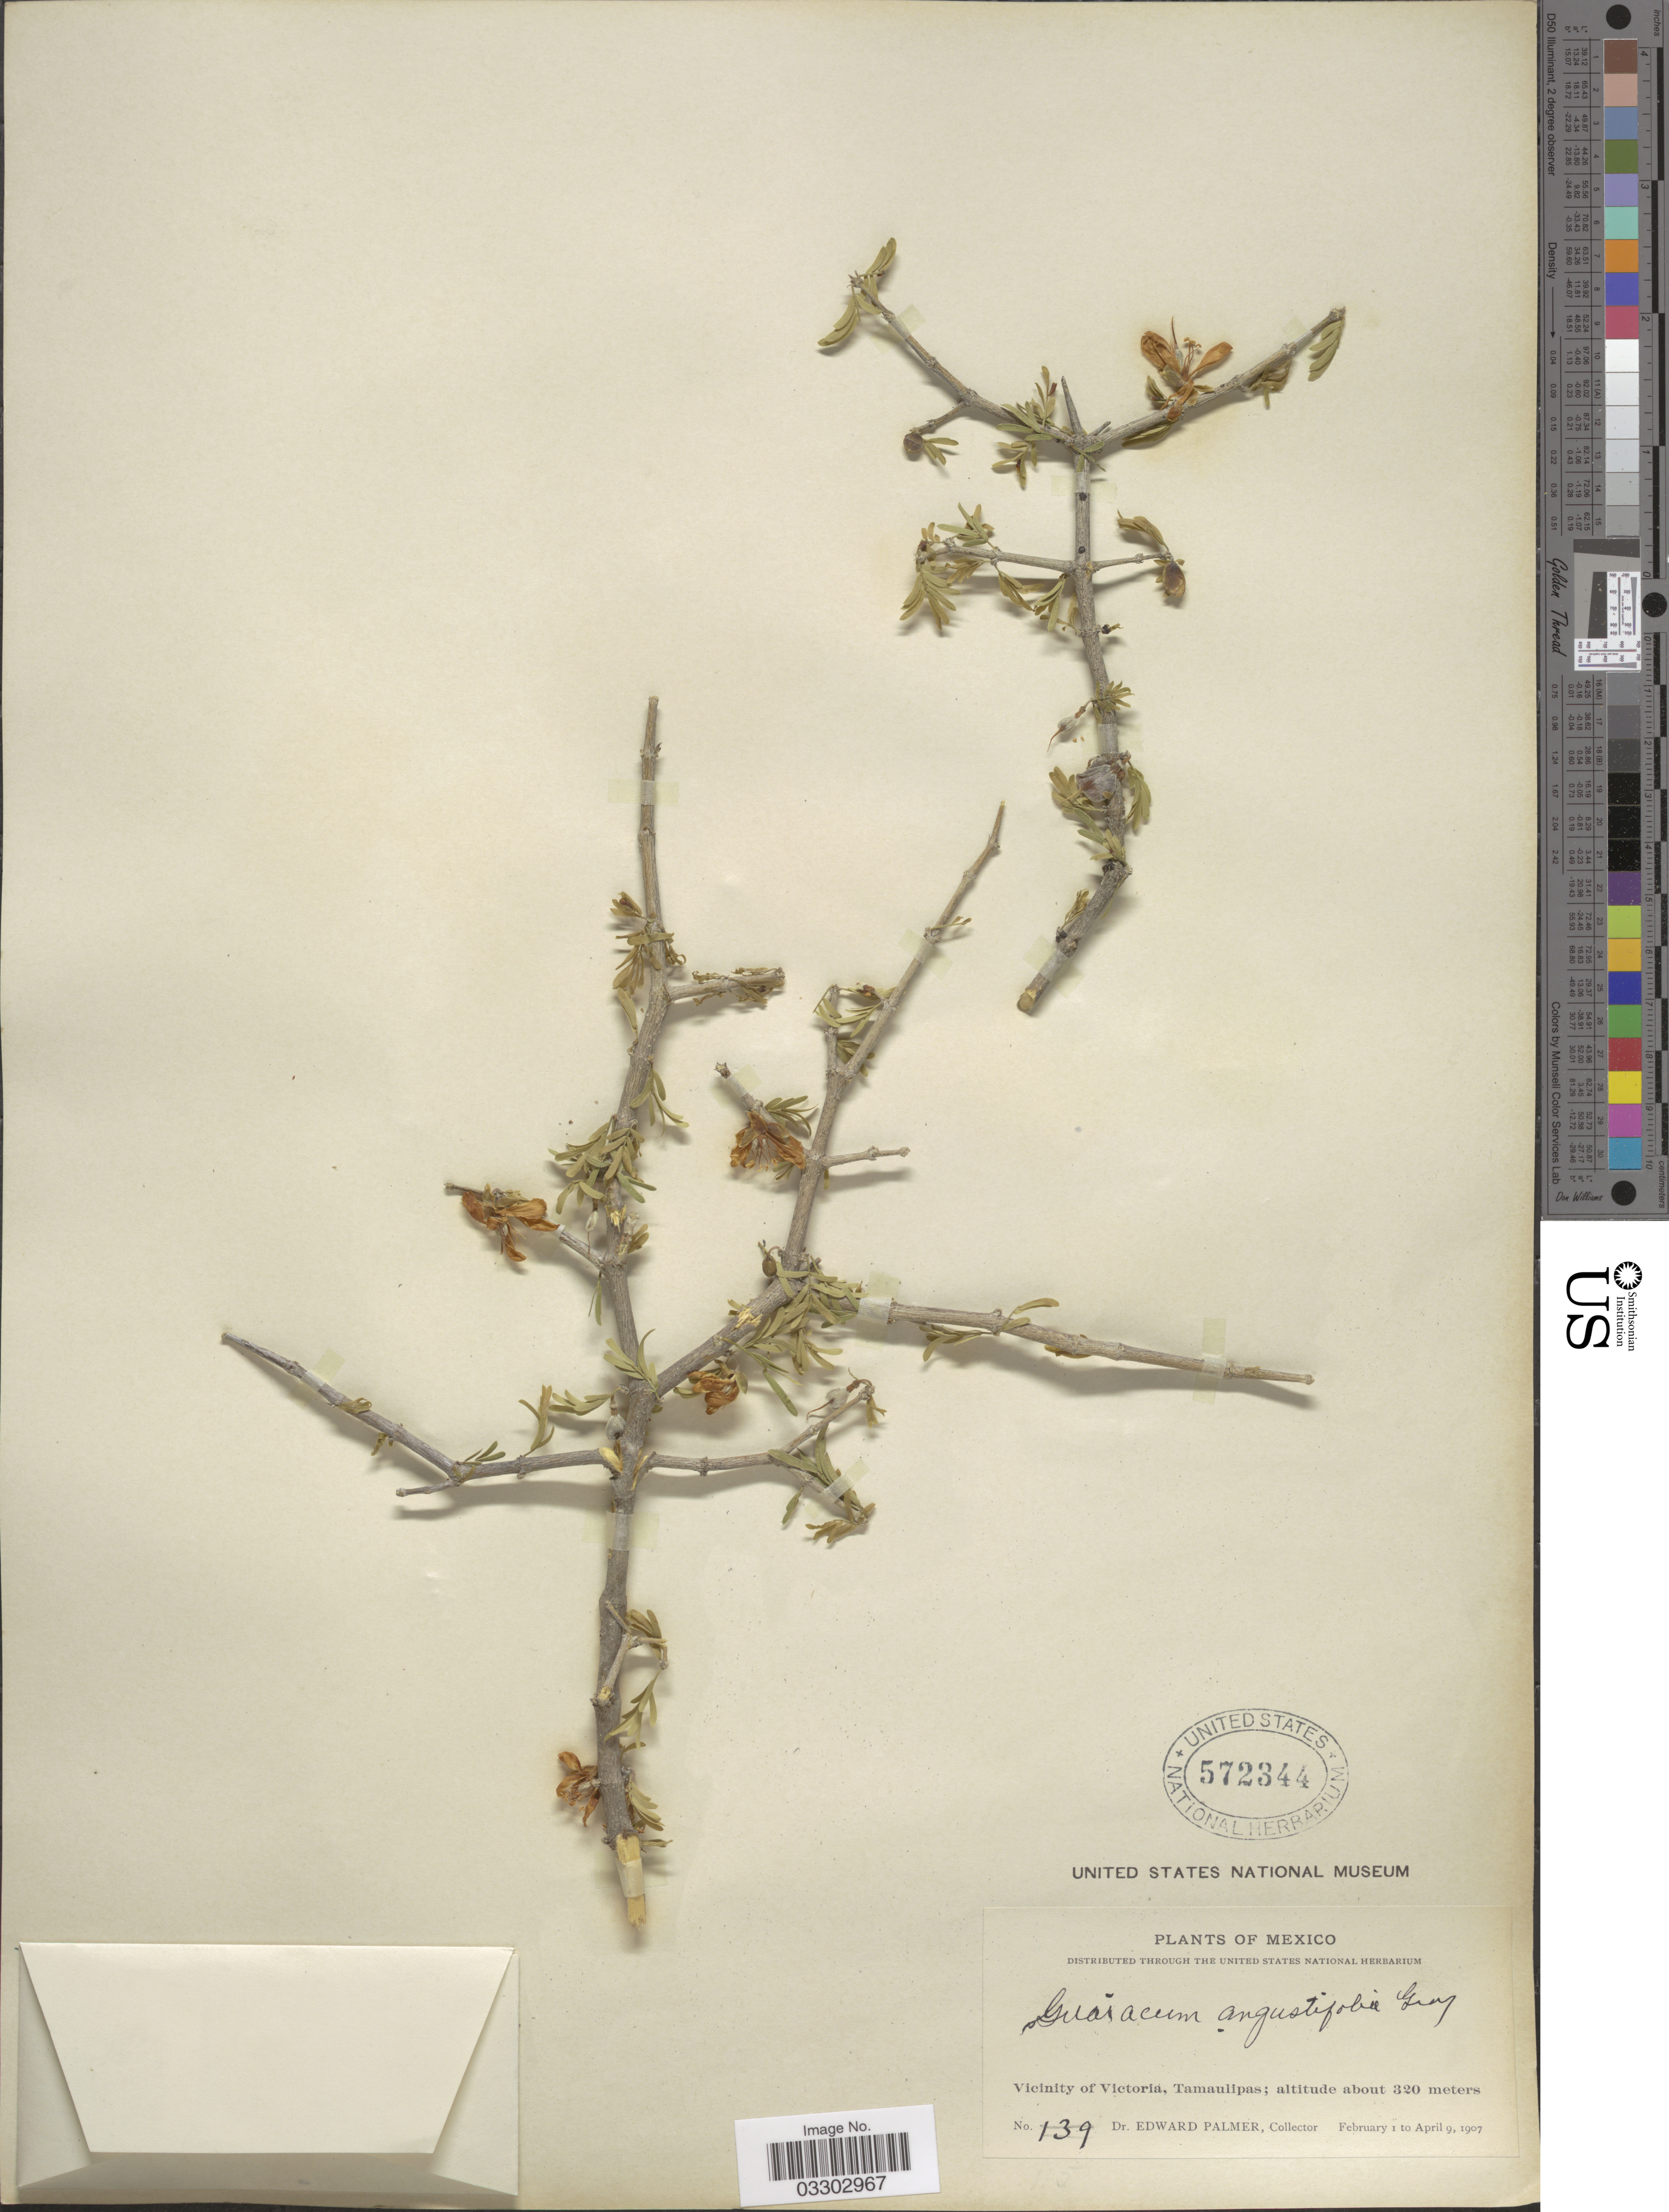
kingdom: Plantae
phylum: Tracheophyta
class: Magnoliopsida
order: Zygophyllales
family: Zygophyllaceae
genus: Guaiacum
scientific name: Guaiacum angustifolium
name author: Engelm.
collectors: E. Palmer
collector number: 139*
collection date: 1907-02-01/1907-04-09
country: Mexico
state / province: Tamaulipas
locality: Vicinity of Victoria.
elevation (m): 320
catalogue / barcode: US 572344